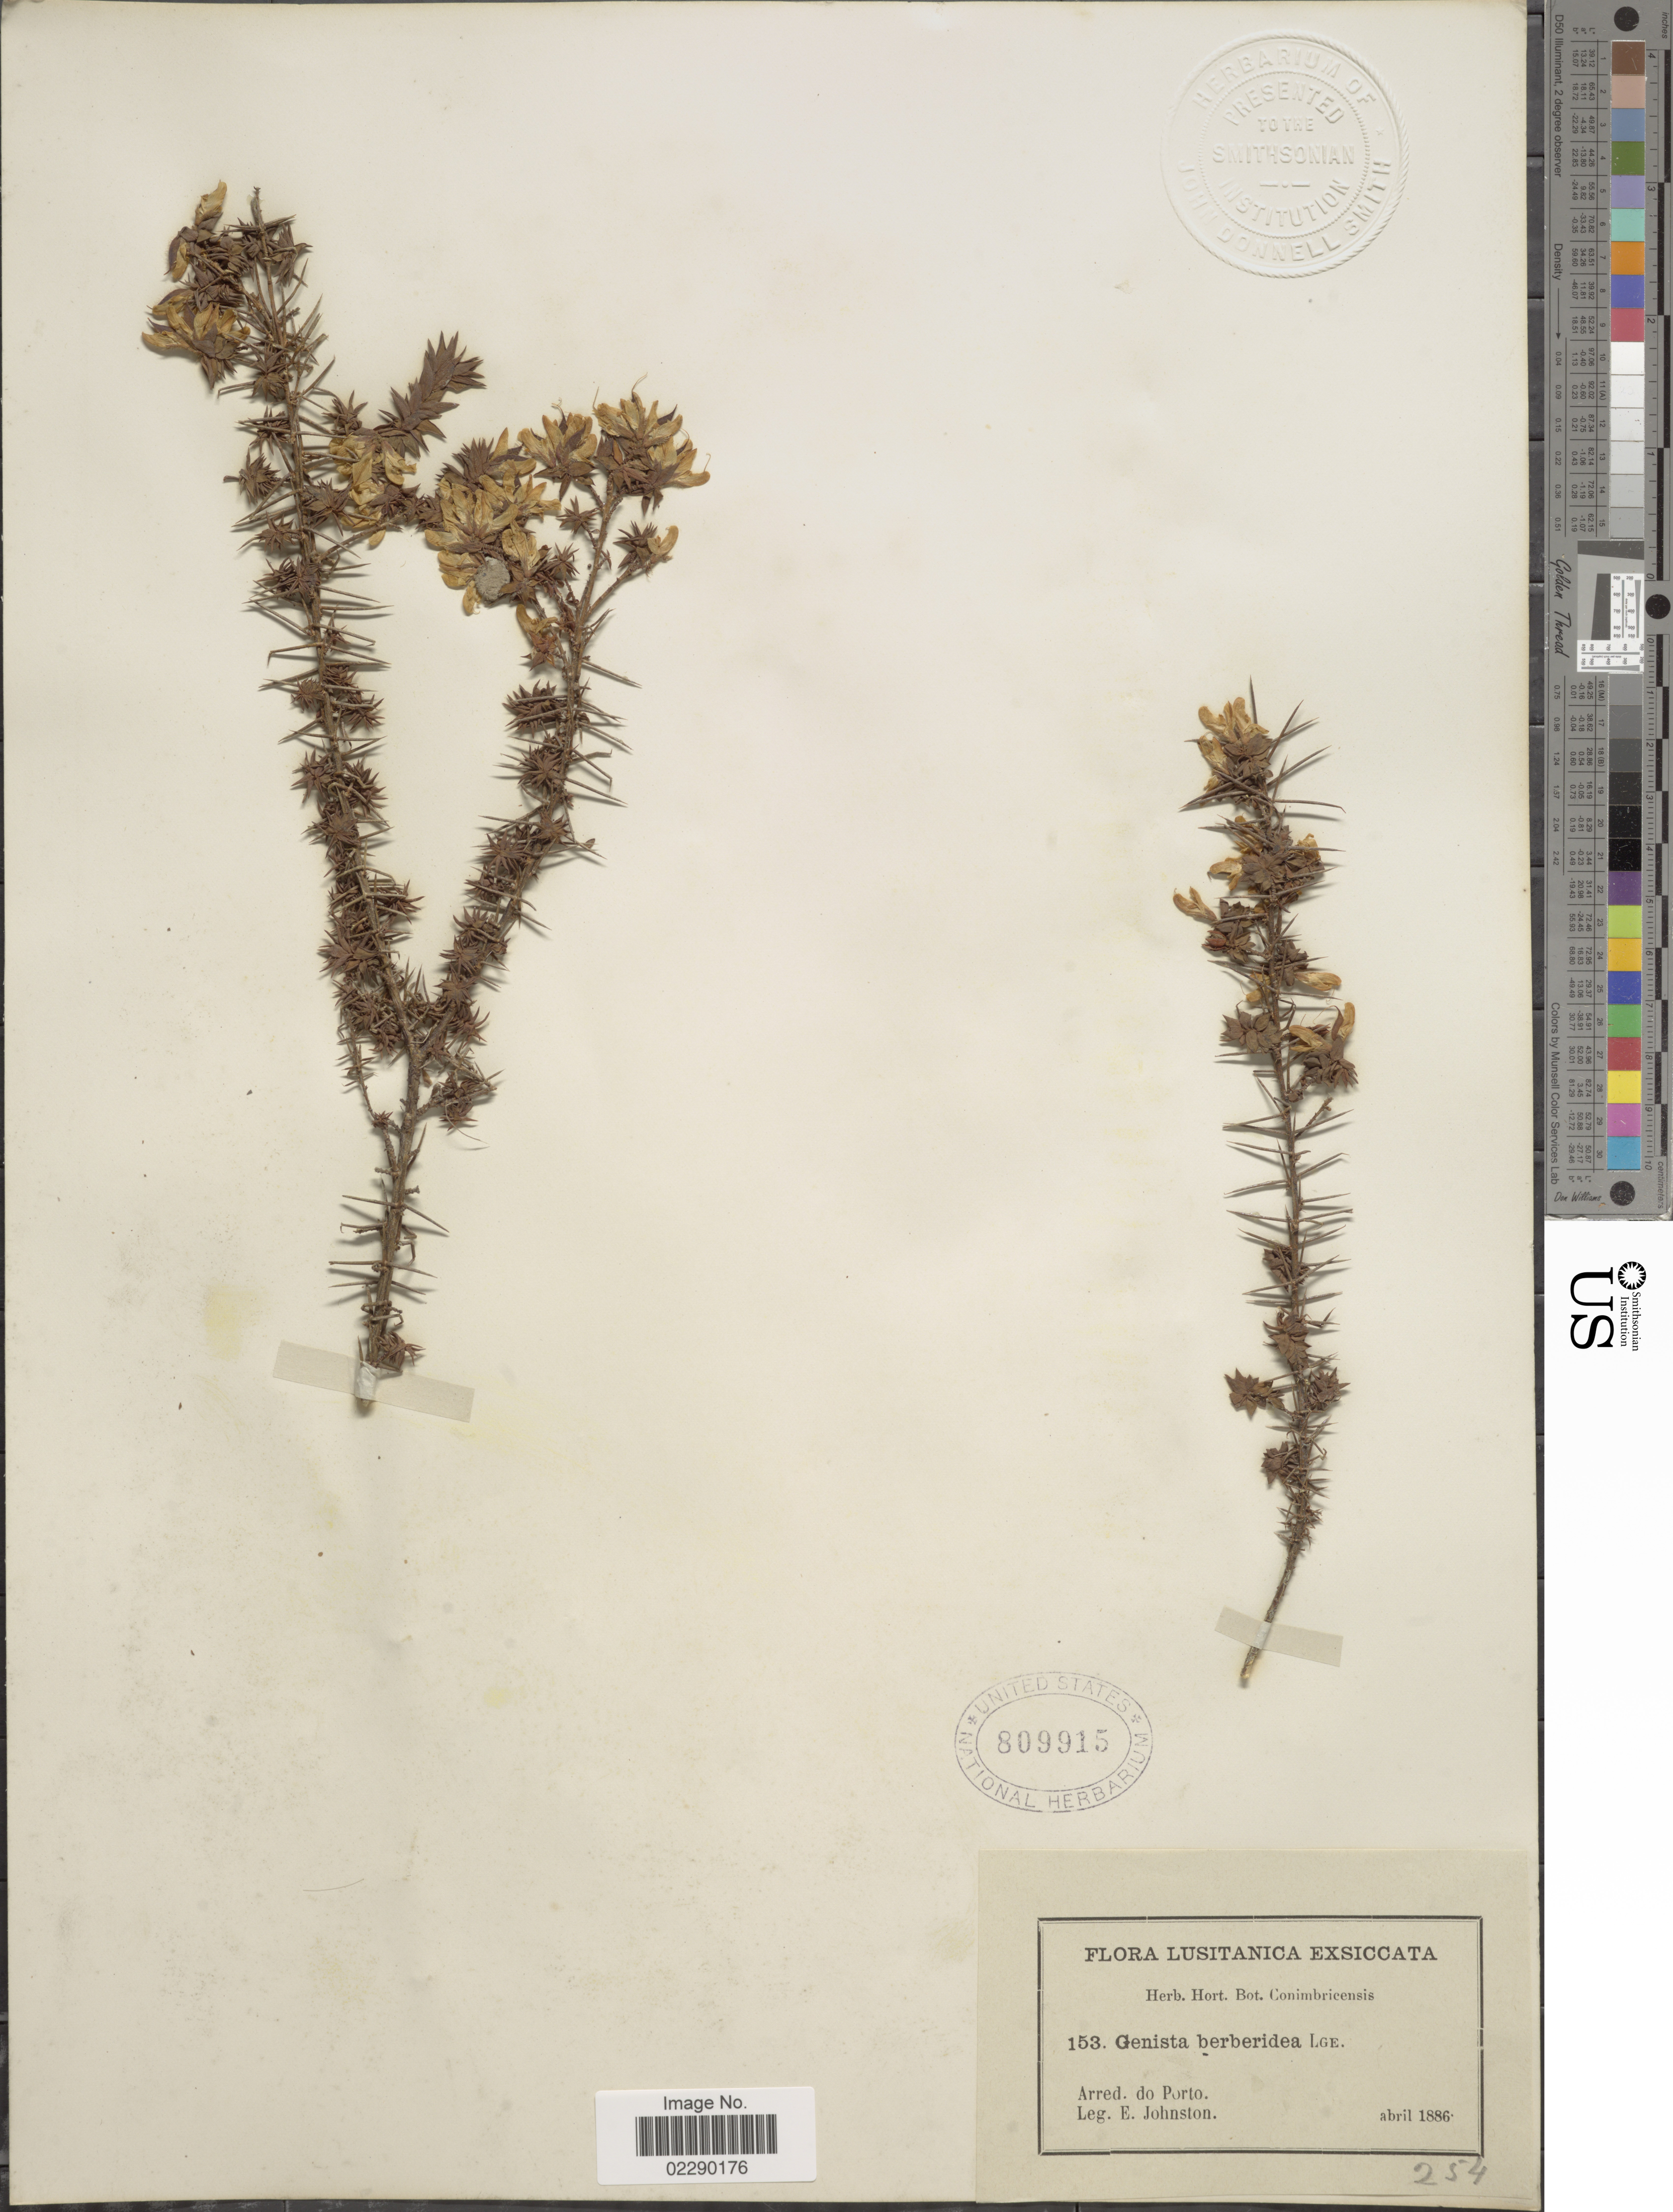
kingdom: Plantae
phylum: Tracheophyta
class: Magnoliopsida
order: Fabales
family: Fabaceae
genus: Genista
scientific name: Genista berberidea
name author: Lange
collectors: E. C. Johnston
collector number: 153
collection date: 1886-04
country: Portugal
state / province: Porto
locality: Lusitanica. Arred. do Porto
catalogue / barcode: US 809915